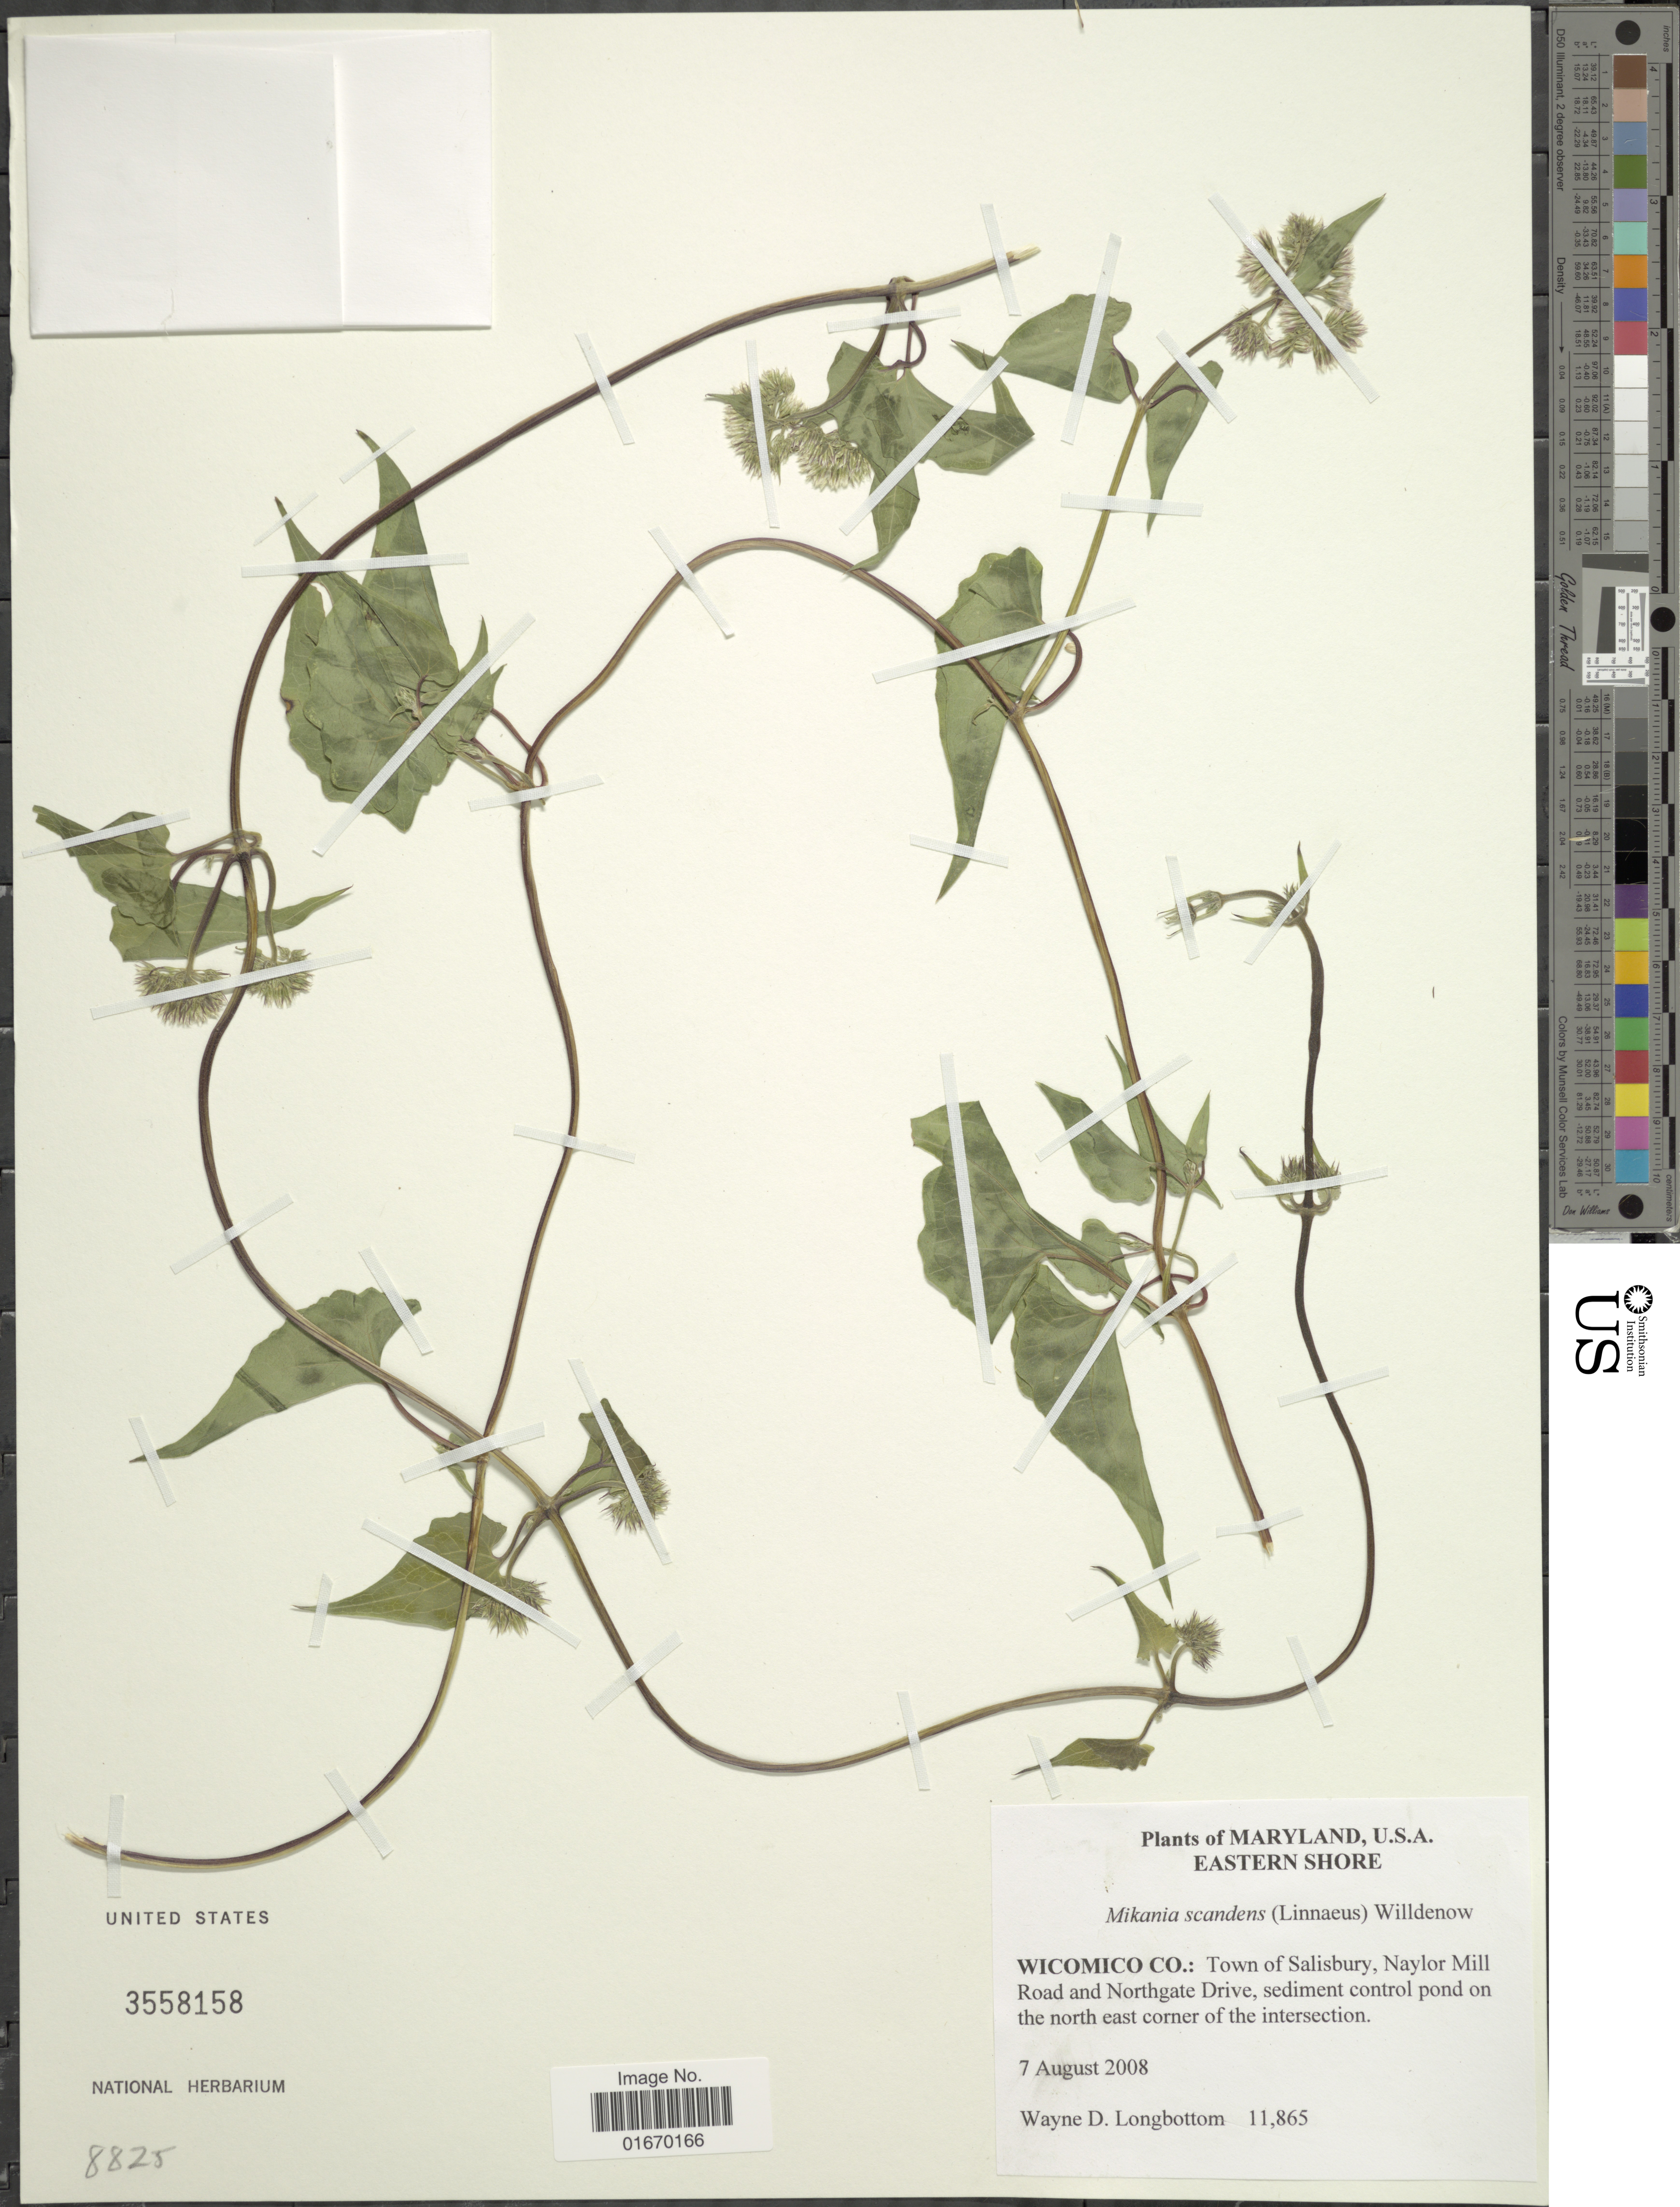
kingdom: Plantae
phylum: Tracheophyta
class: Magnoliopsida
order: Asterales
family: Asteraceae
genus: Mikania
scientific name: Mikania scandens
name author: (L.) Willd.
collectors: W. D. Longbottom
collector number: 11865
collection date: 2008-08-07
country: United States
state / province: Maryland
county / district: Wicomico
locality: U. S. A., Eastern Shore, Wicomico Co., Town of Salisbury, Naylor Mill Road and Northgate Drive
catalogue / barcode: US 3558158